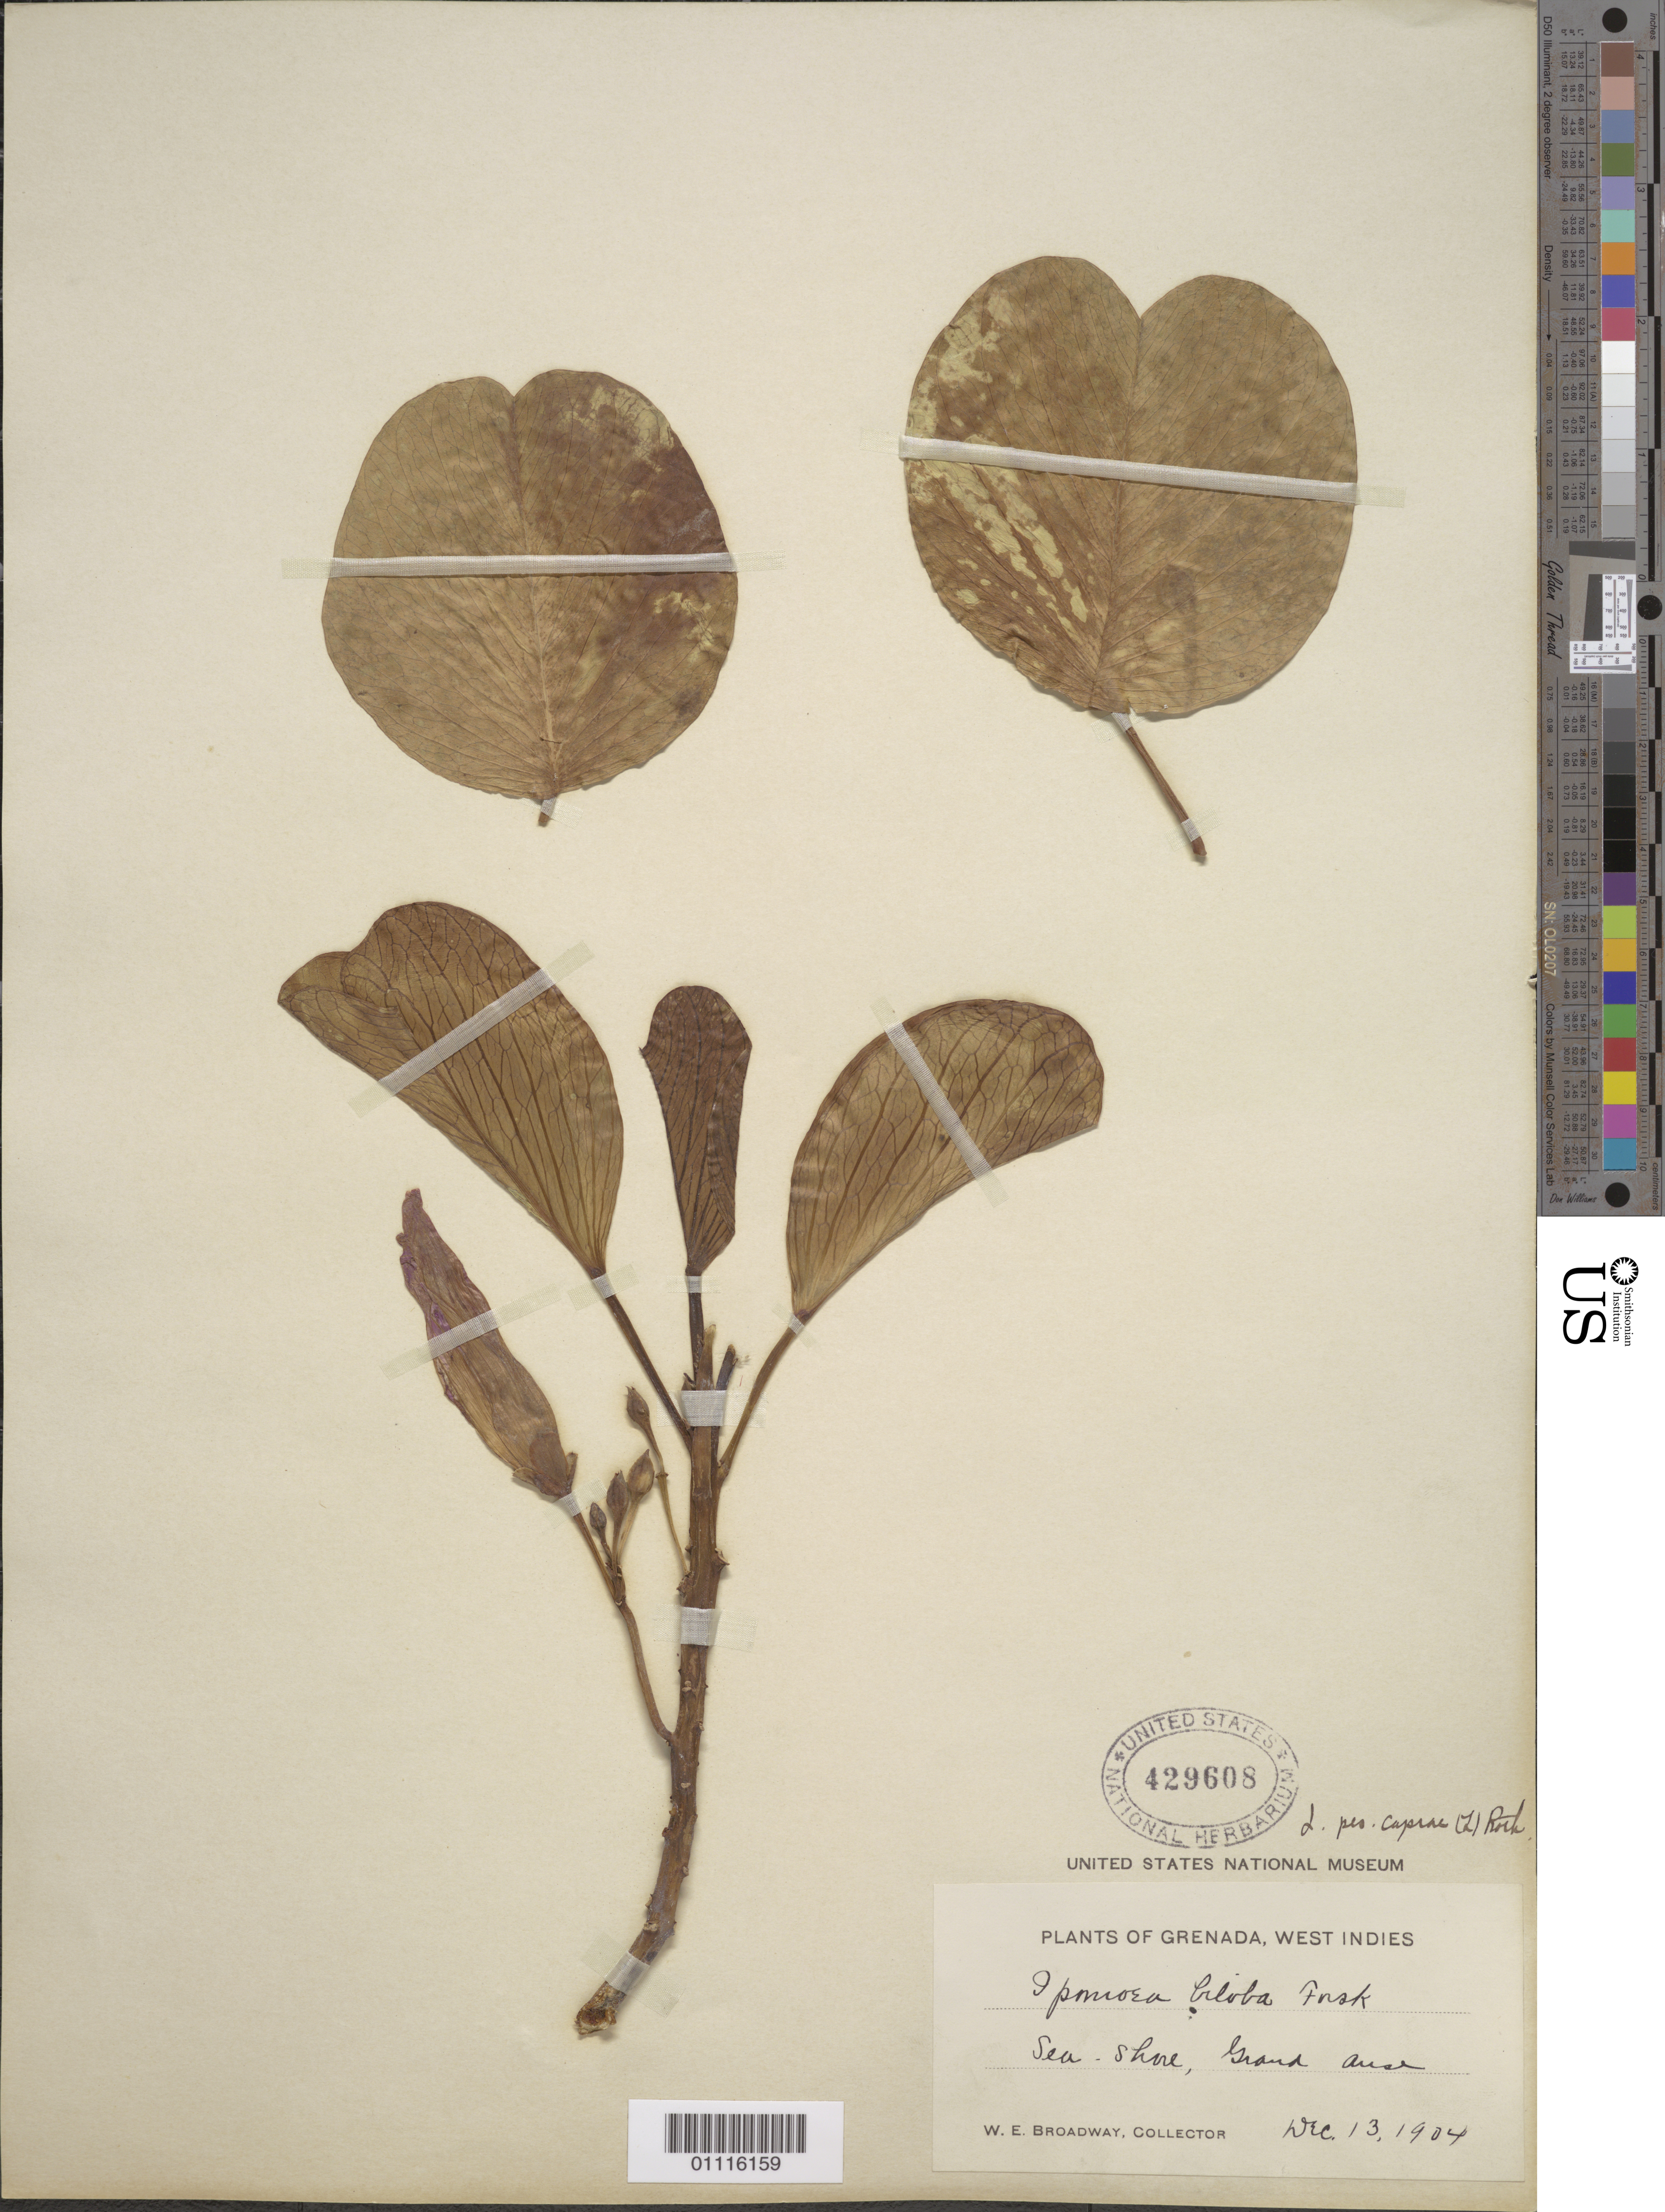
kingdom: Plantae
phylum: Tracheophyta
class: Magnoliopsida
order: Solanales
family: Convolvulaceae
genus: Ipomoea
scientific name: Ipomoea pes-caprae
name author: (L.) R. Br.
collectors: W. E. Broadway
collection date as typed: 13 Dec 1904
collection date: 1904-12-13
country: Grenada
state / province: Saint George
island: Grenada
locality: Sea shore, Grand Anse.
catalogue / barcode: US 429608